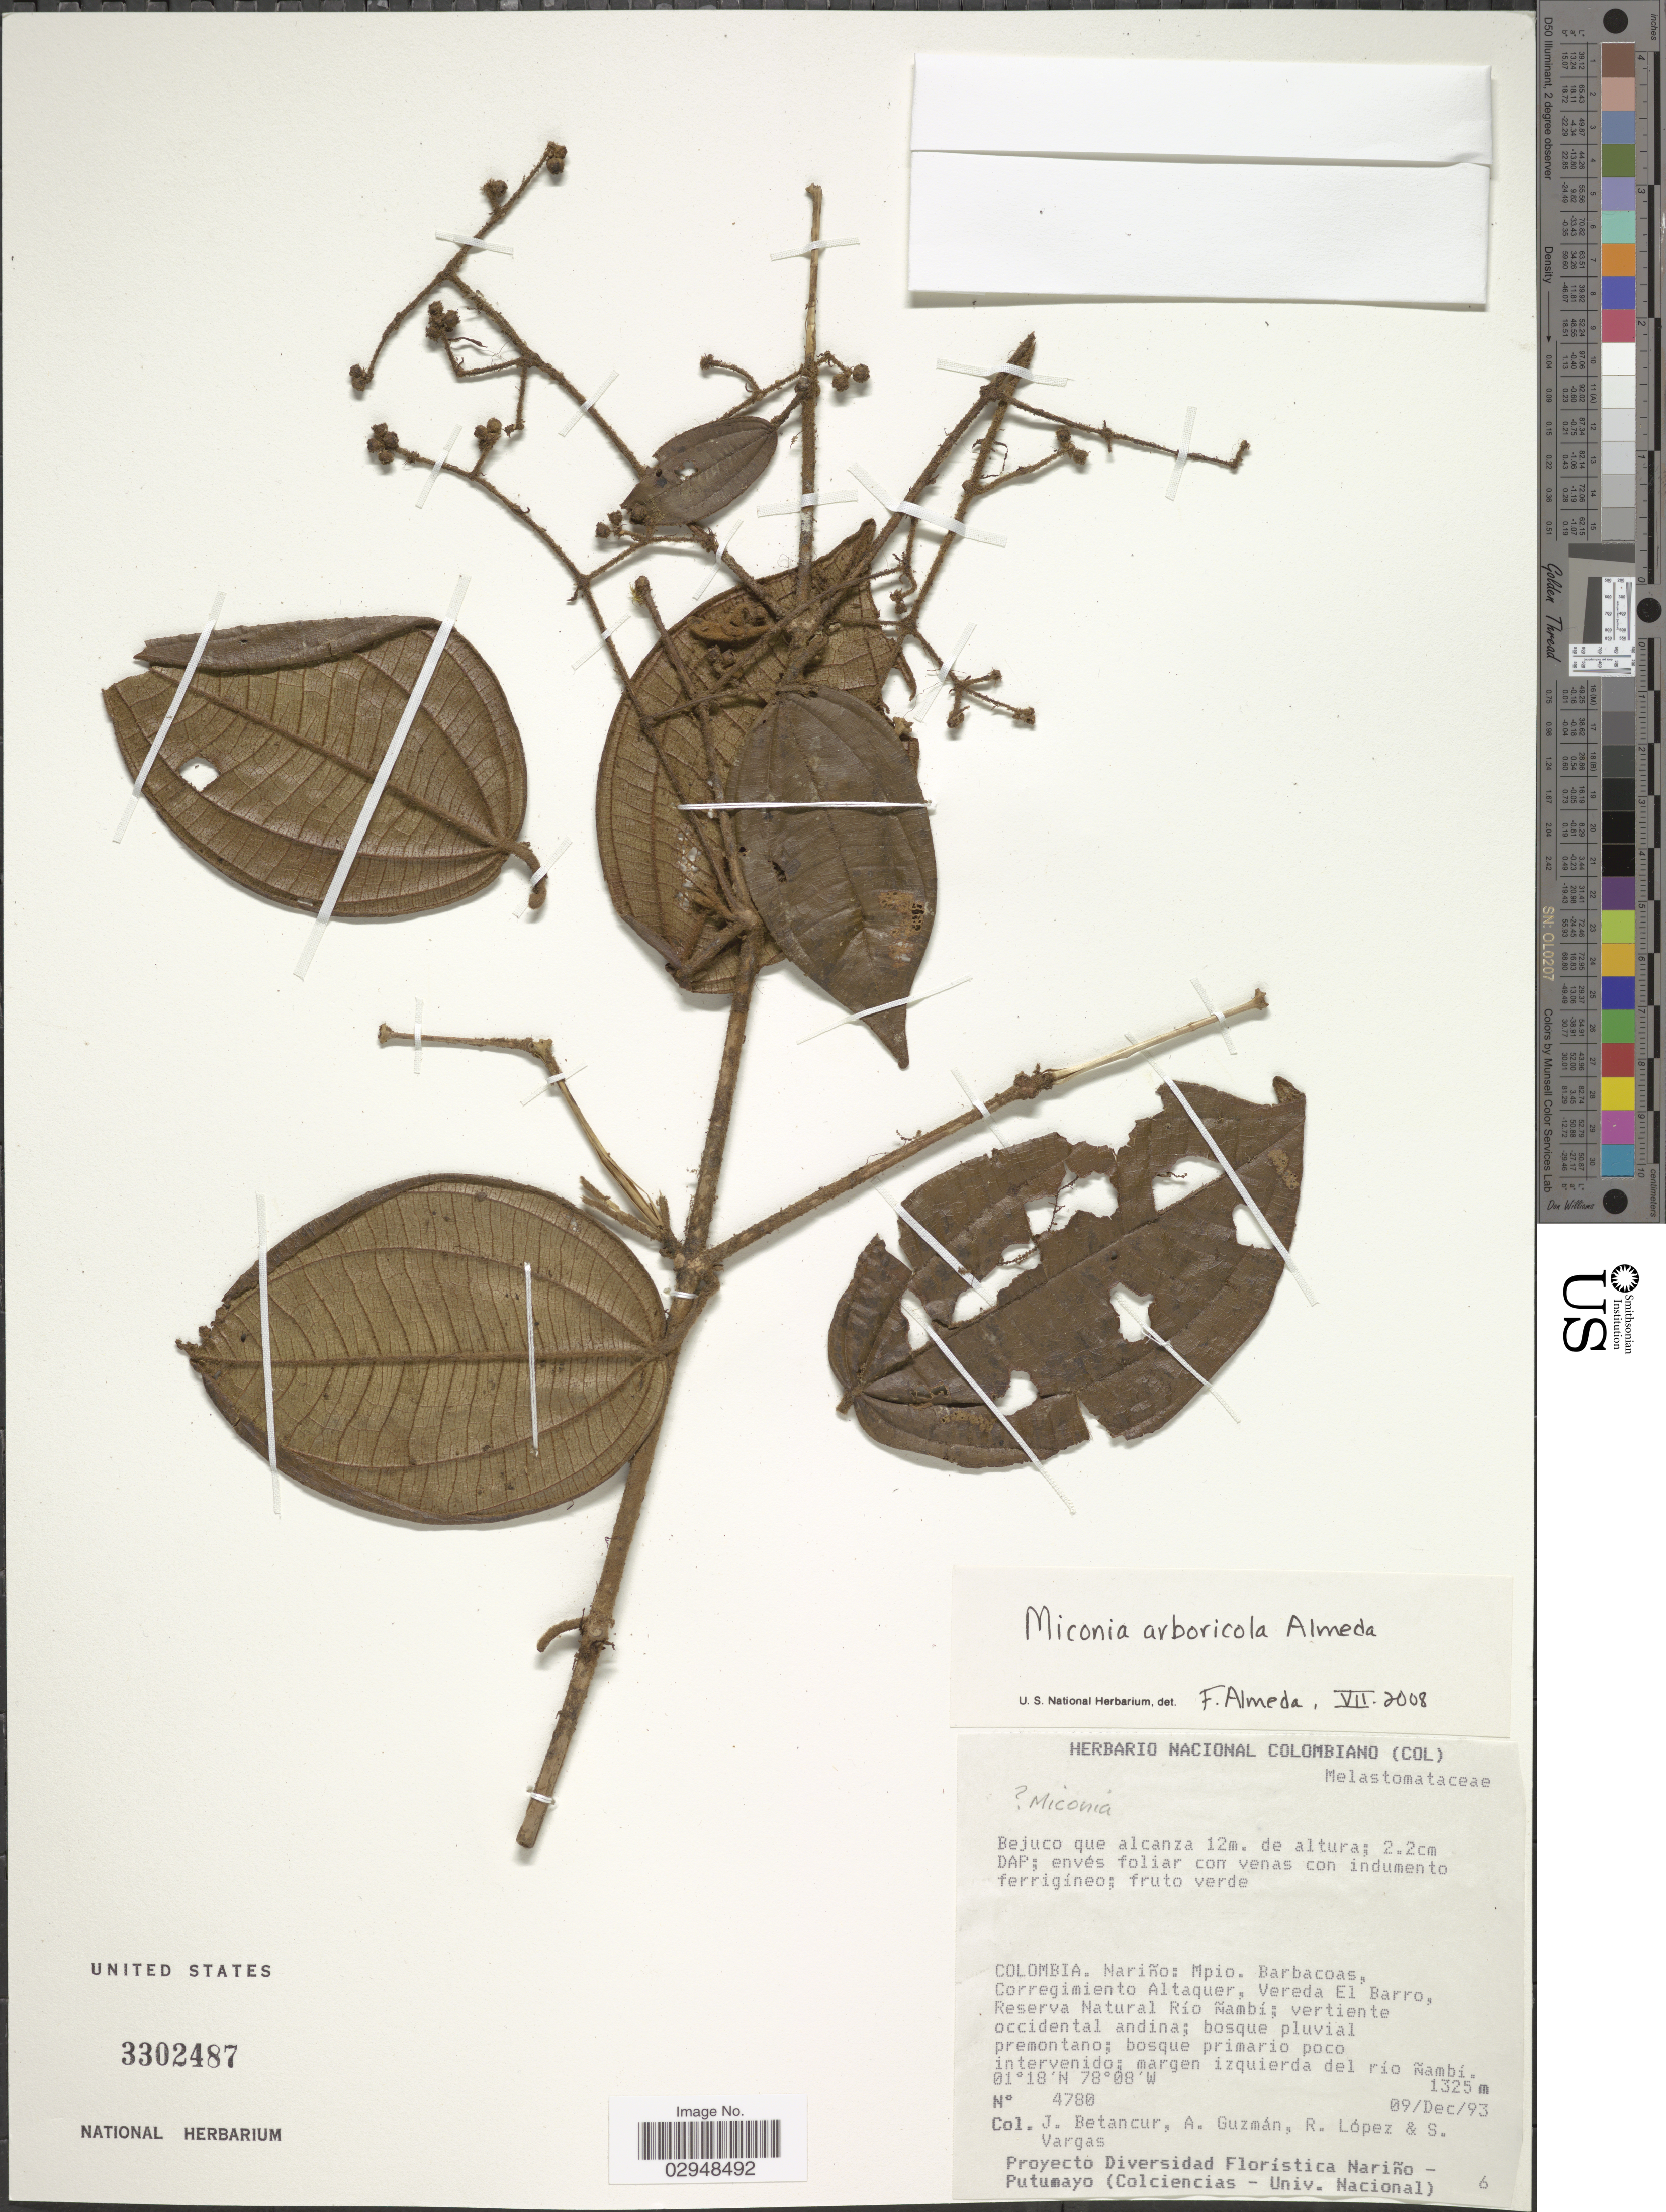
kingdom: Plantae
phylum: Tracheophyta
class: Magnoliopsida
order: Myrtales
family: Melastomataceae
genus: Clidemia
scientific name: Clidemia attenuata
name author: (Naudin) Cogn.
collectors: J. Betancur, A. Guzman, R. Lopez & S. Vargas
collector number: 4780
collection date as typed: Transcribed d/m/y: 9/12/93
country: Colombia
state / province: Nariño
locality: Mpio. Barbacoas, Corregimiento Altaquer, Vereda El Barro, Reserva Natural Río Ñambi; vertiente occidental andina. Margen izquierda del río Ñambí.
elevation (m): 1325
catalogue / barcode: US 3302487